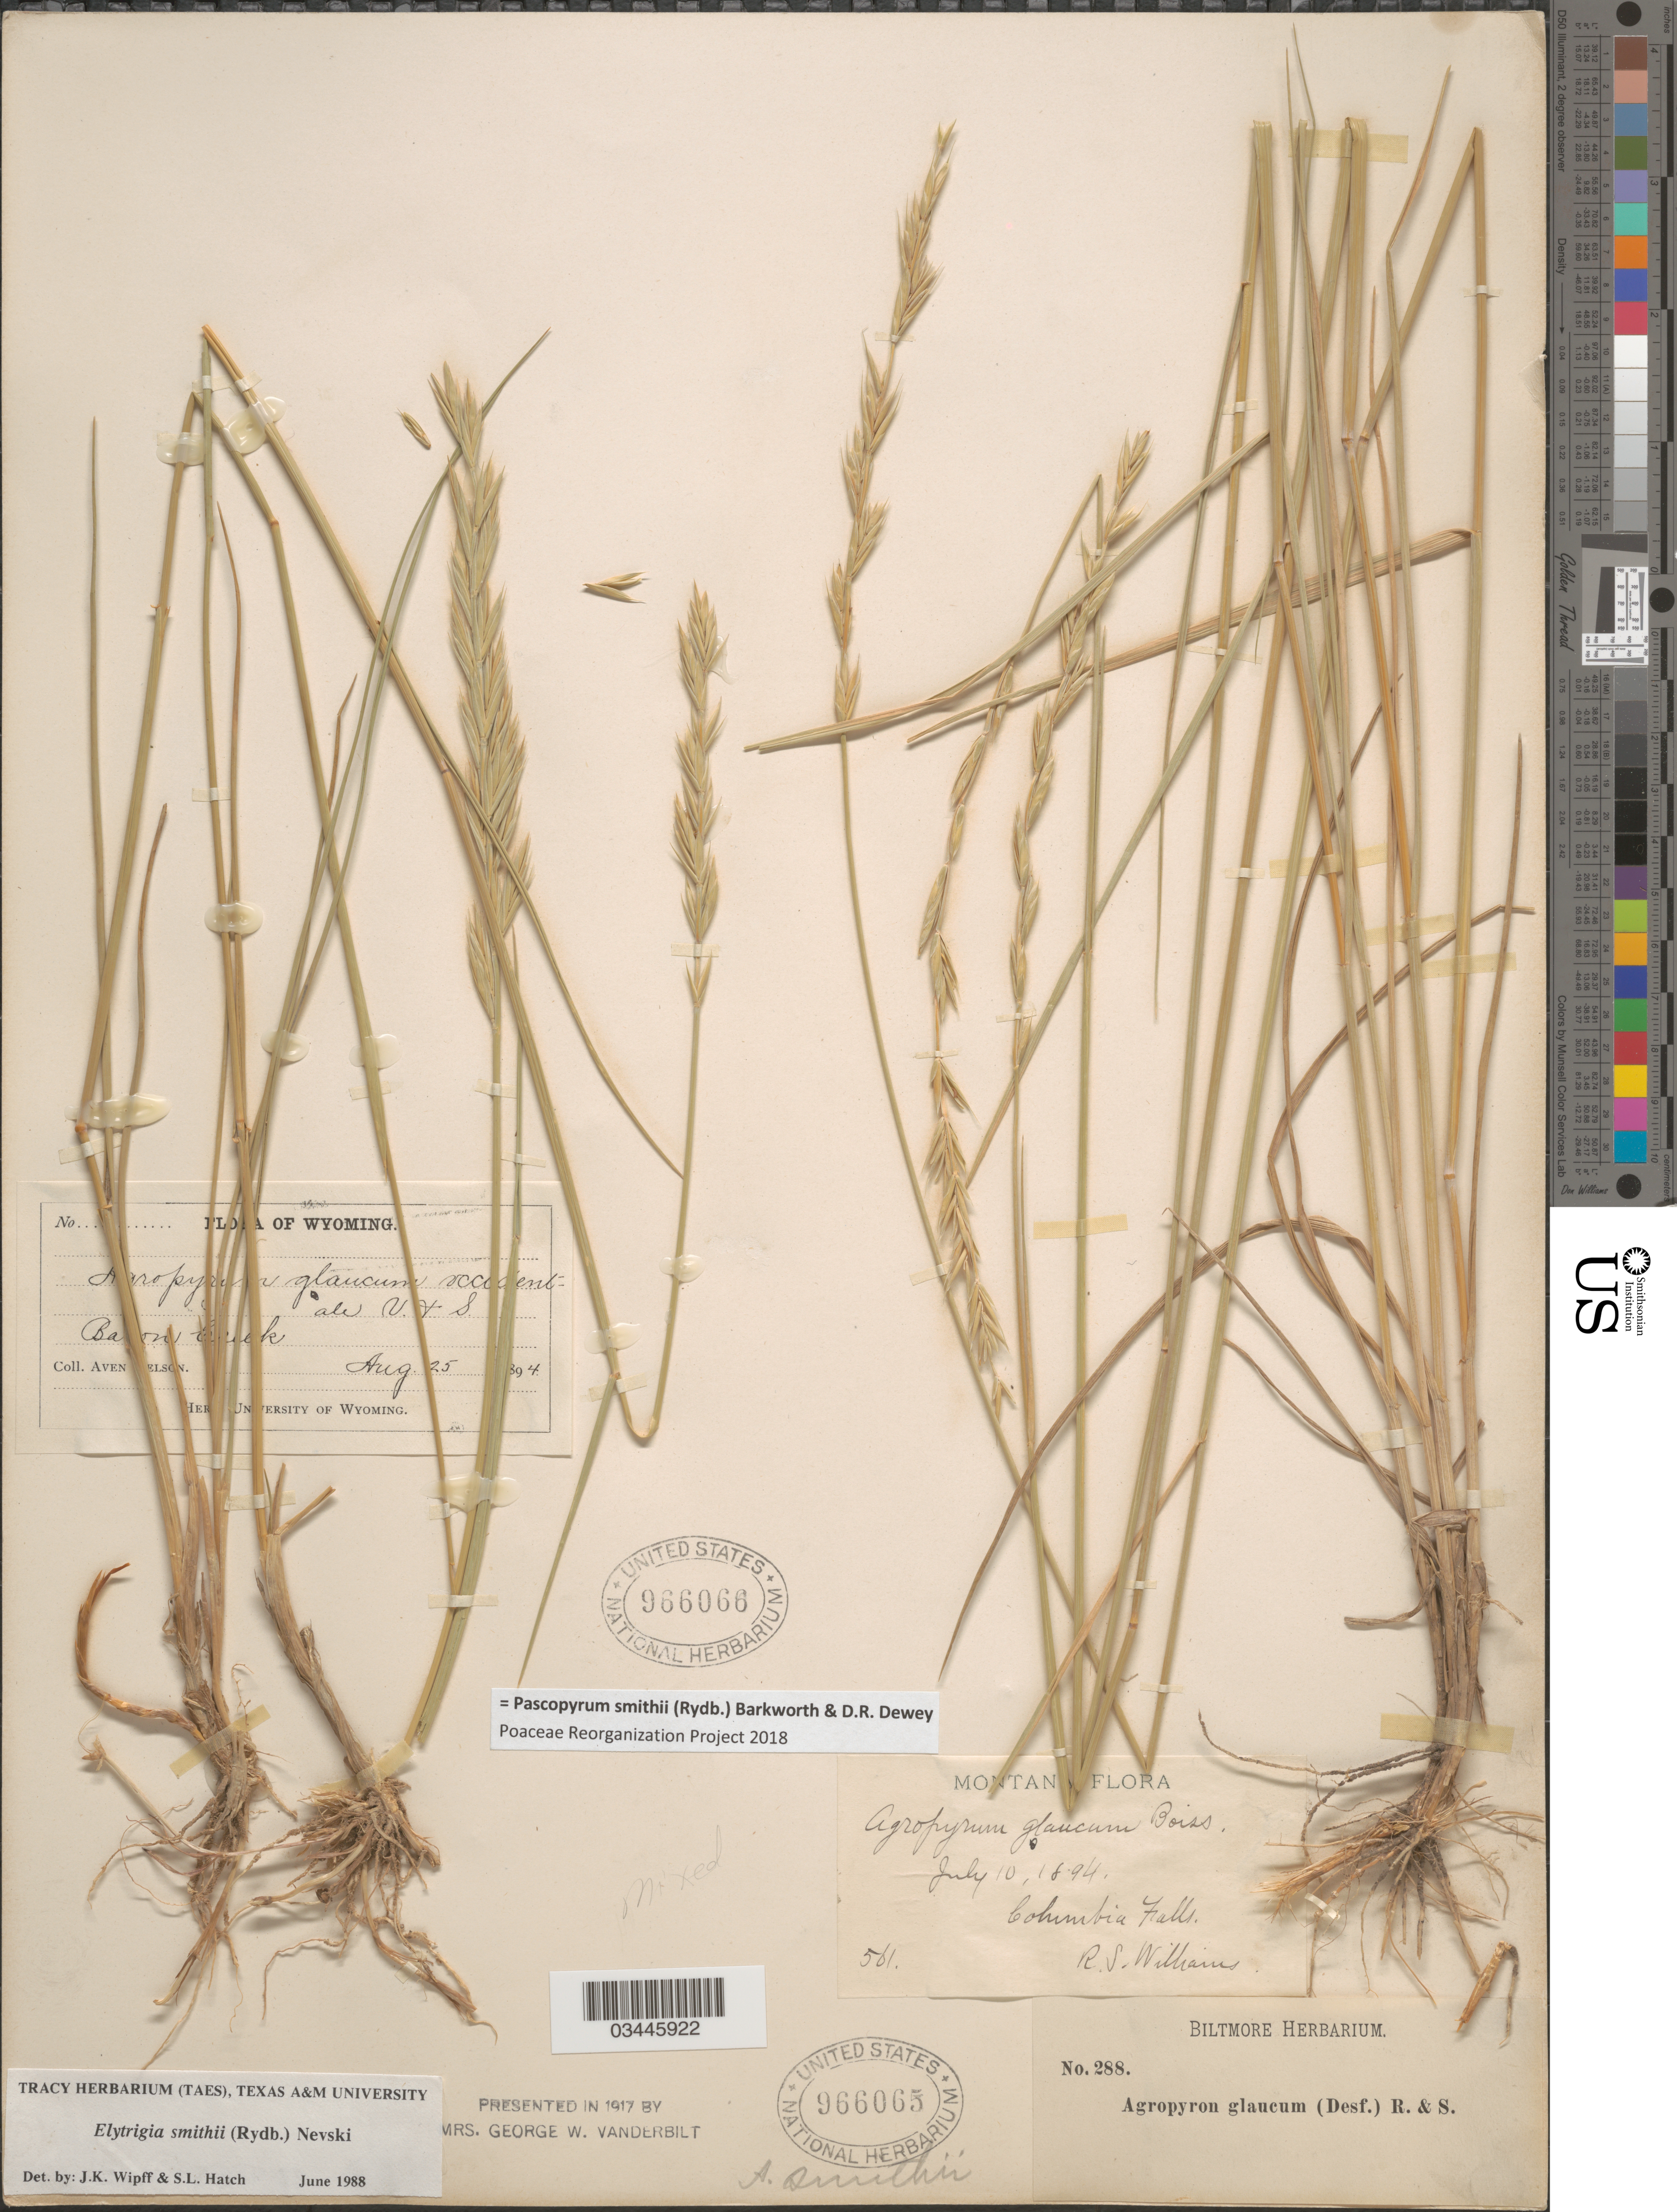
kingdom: Plantae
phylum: Tracheophyta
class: Liliopsida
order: Poales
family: Poaceae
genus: Pascopyrum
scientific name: Pascopyrum smithii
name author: (Rydb.) Barkworth & Dewey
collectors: R. Wiliams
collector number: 561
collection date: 1894-07-10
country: United States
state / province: Montana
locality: Columbia Falls.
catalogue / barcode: US 966065-2